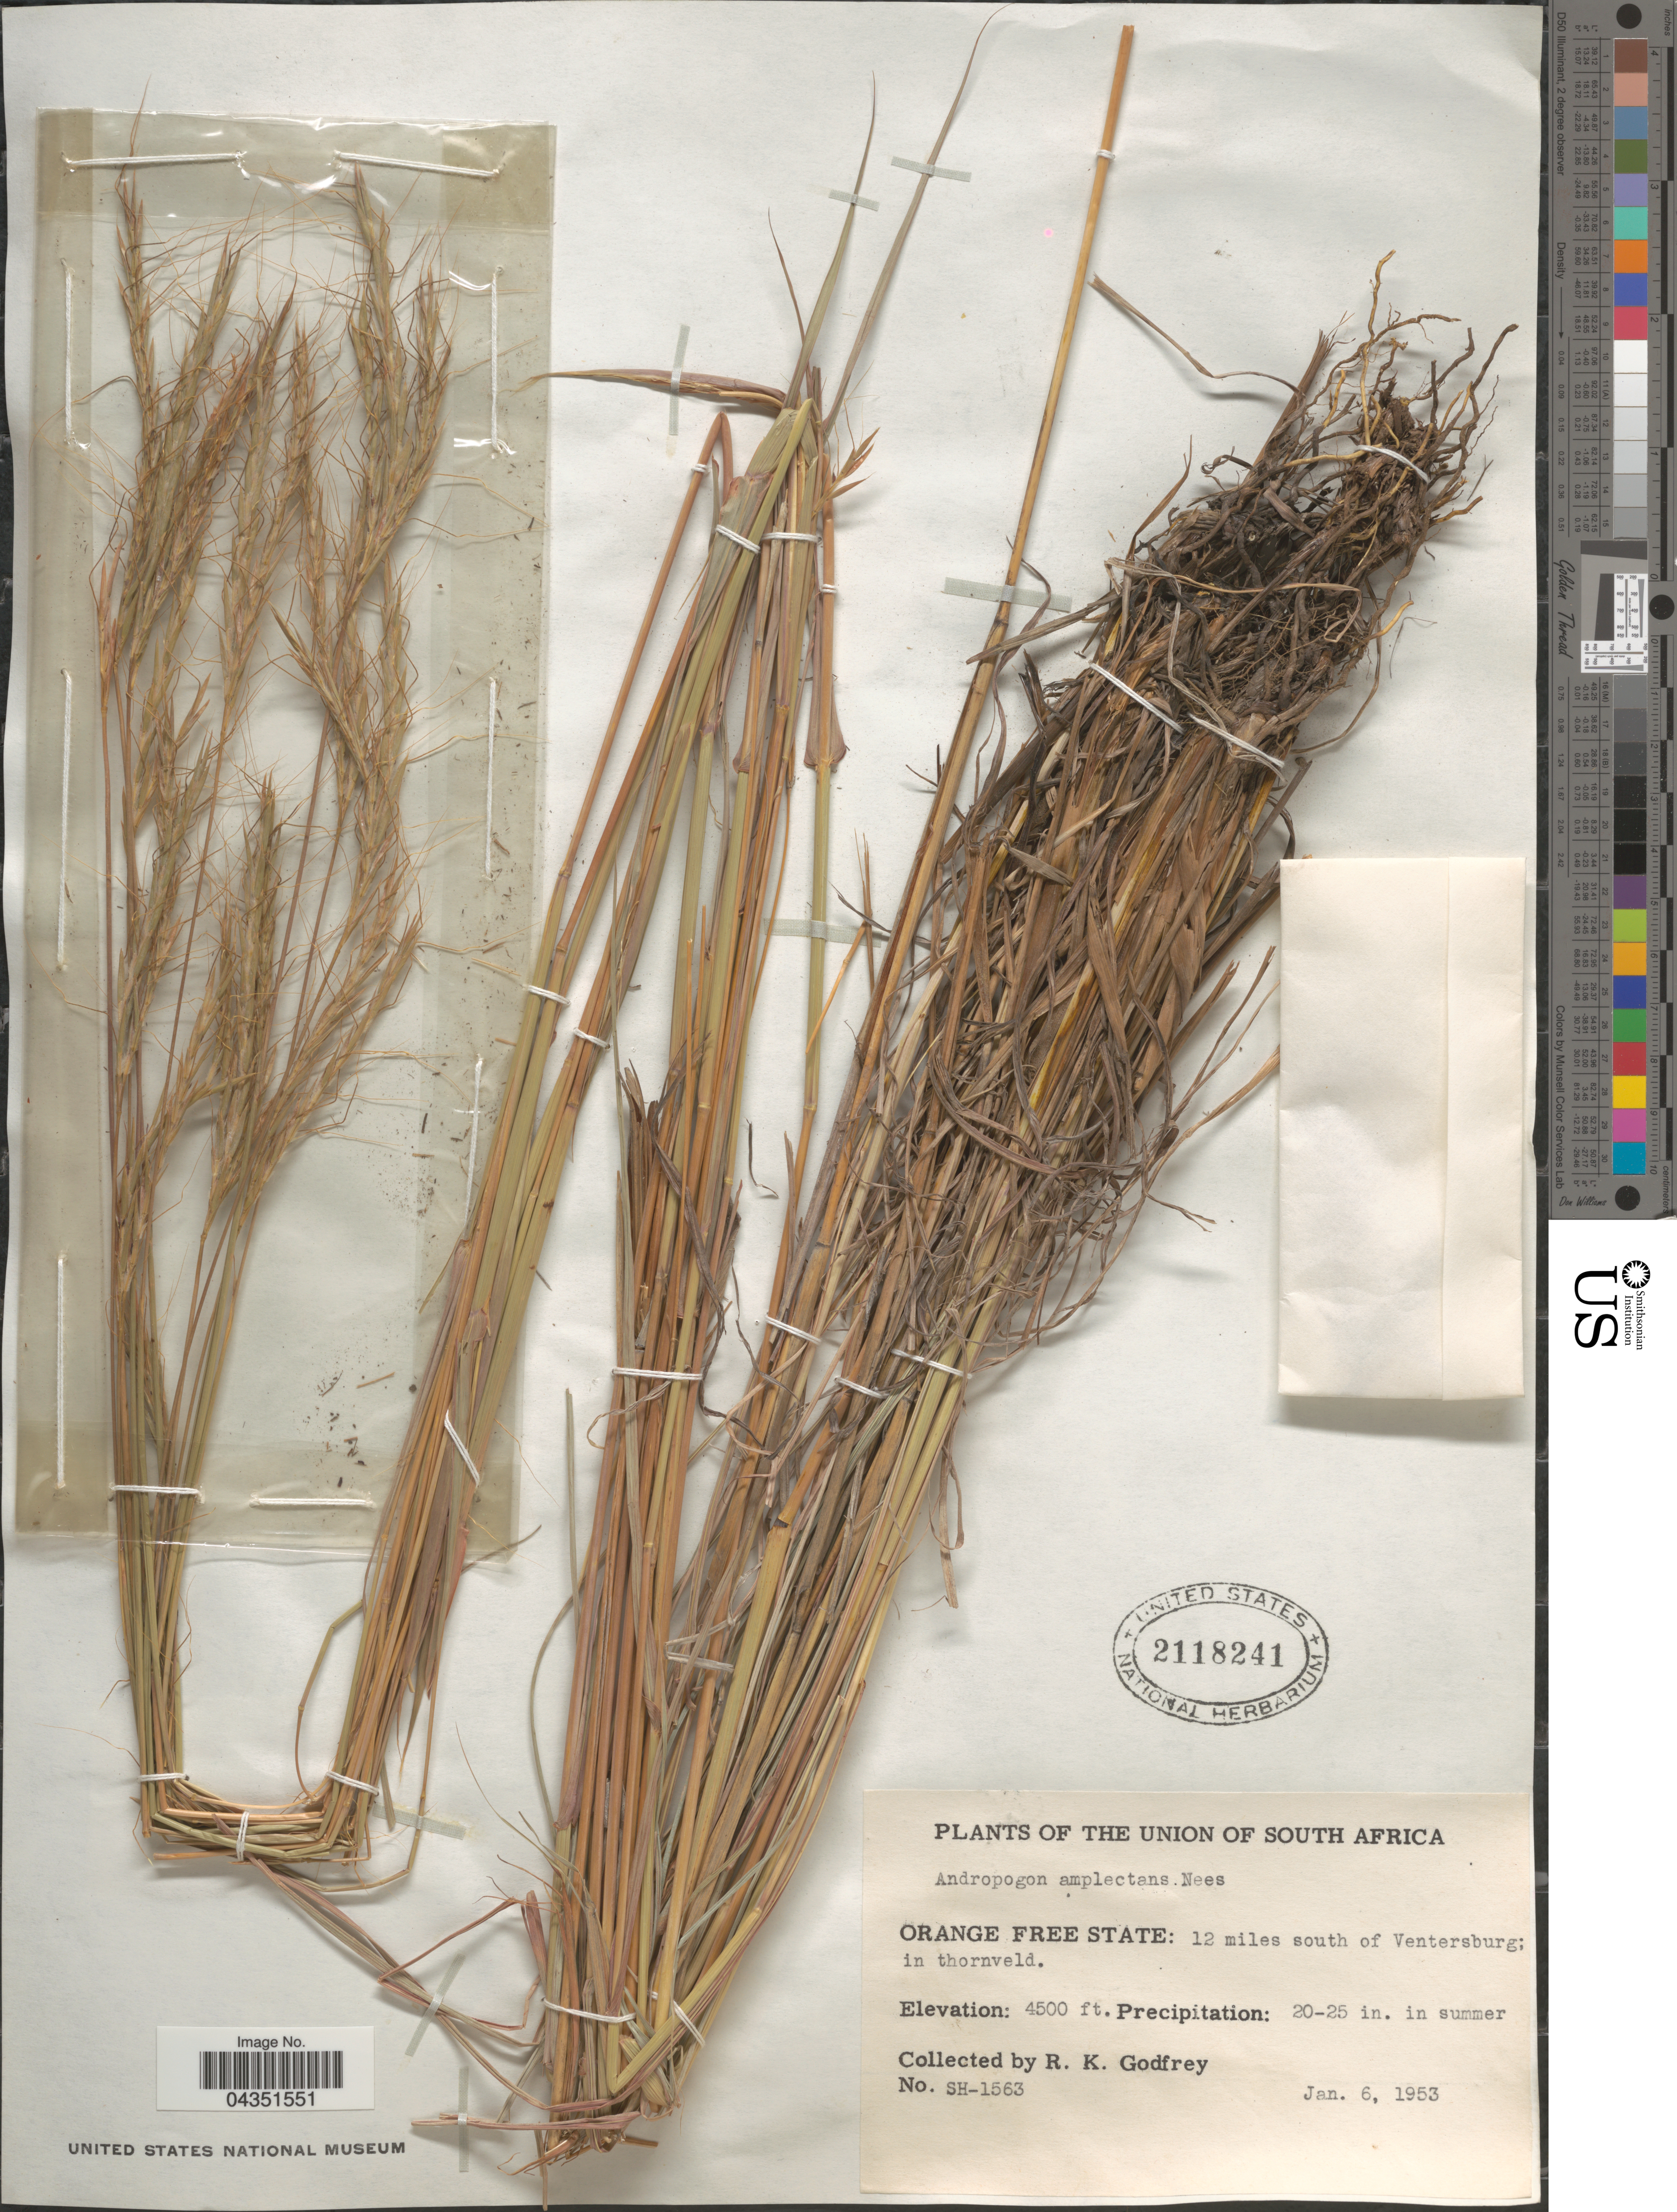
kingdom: Plantae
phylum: Tracheophyta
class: Liliopsida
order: Poales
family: Poaceae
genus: Diheteropogon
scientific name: Diheteropogon amplectens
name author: (Nees) Clayton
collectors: R. K. Godfrey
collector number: SH-1563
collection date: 1953-01-06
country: South Africa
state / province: Free State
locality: Union of South Africa. Orange Free State: 12 miles south of Ventersburg; in thornveld.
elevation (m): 1372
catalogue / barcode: US 2118241